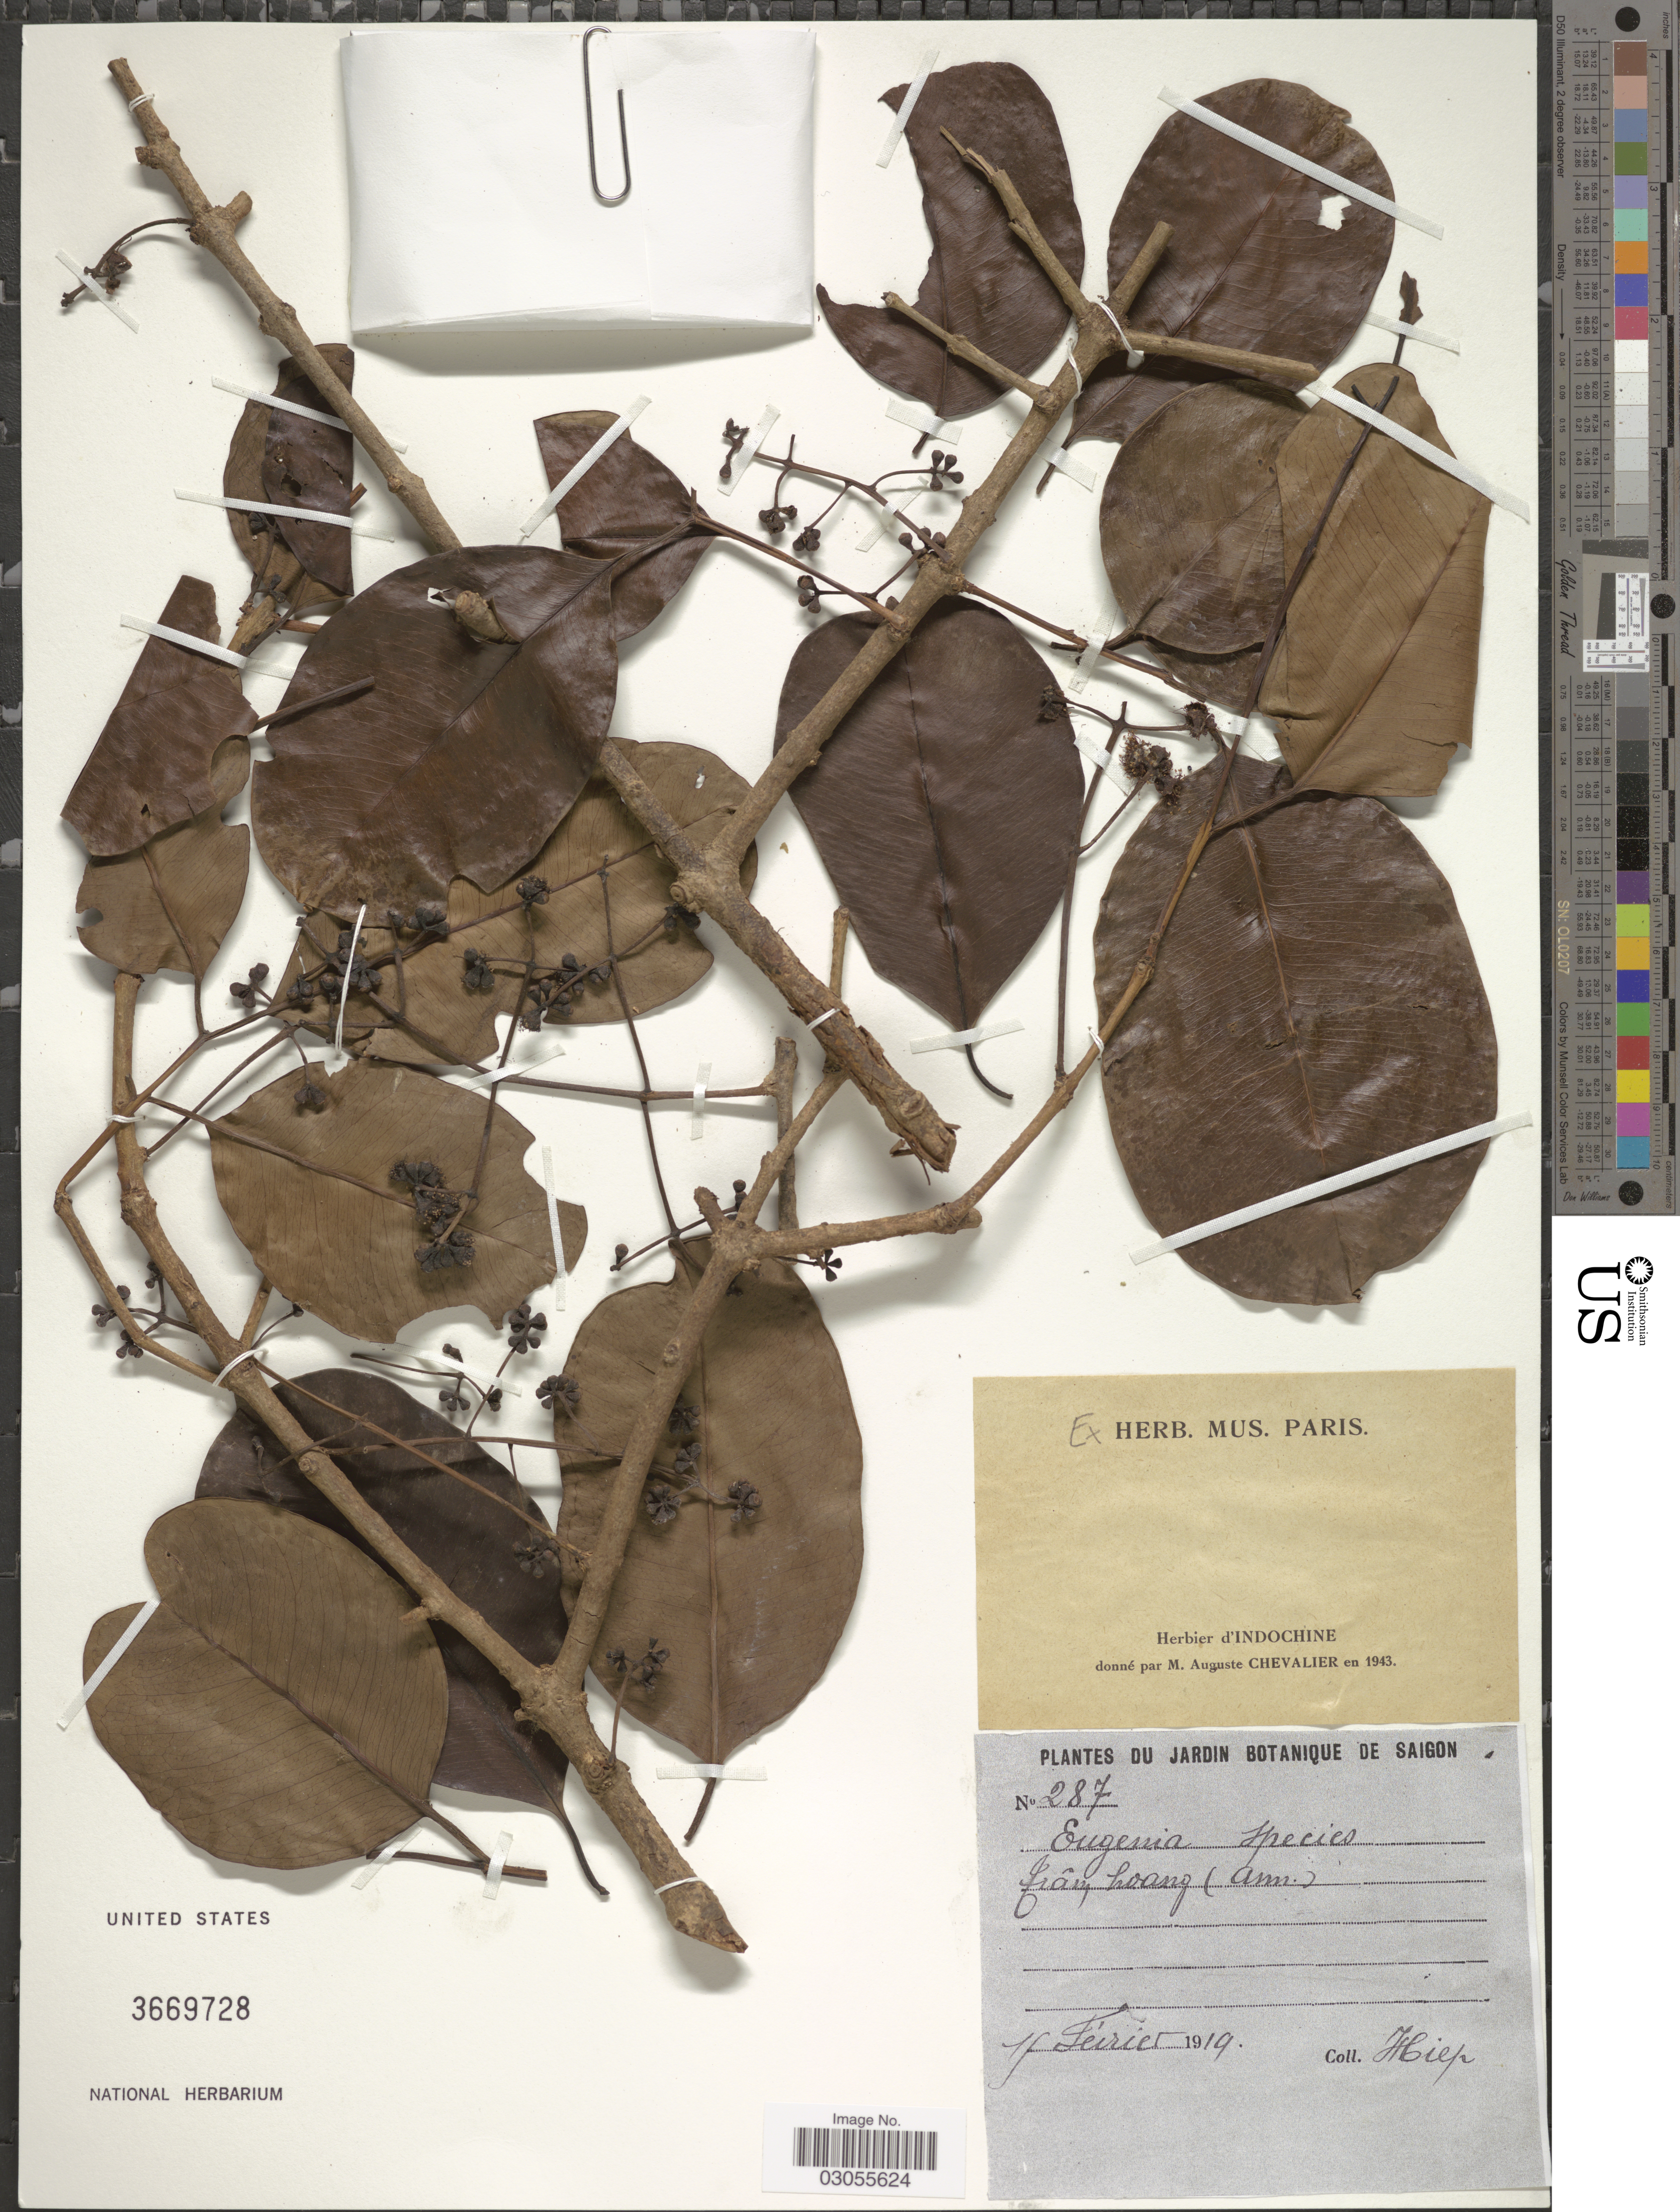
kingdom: Plantae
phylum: Tracheophyta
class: Magnoliopsida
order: Myrtales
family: Myrtaceae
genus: Syzygium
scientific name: Syzygium cumini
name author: (L.) Skeels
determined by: Strong, Mark T., (BOT), Smithsonian Institution - National Museum of Natural History (UNITED STATES)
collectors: Hiep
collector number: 287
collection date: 1919-02-15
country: Vietnam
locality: Fram Loang (Arm.). Jardin botanique du Saigon [unsure placement]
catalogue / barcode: US 3669728